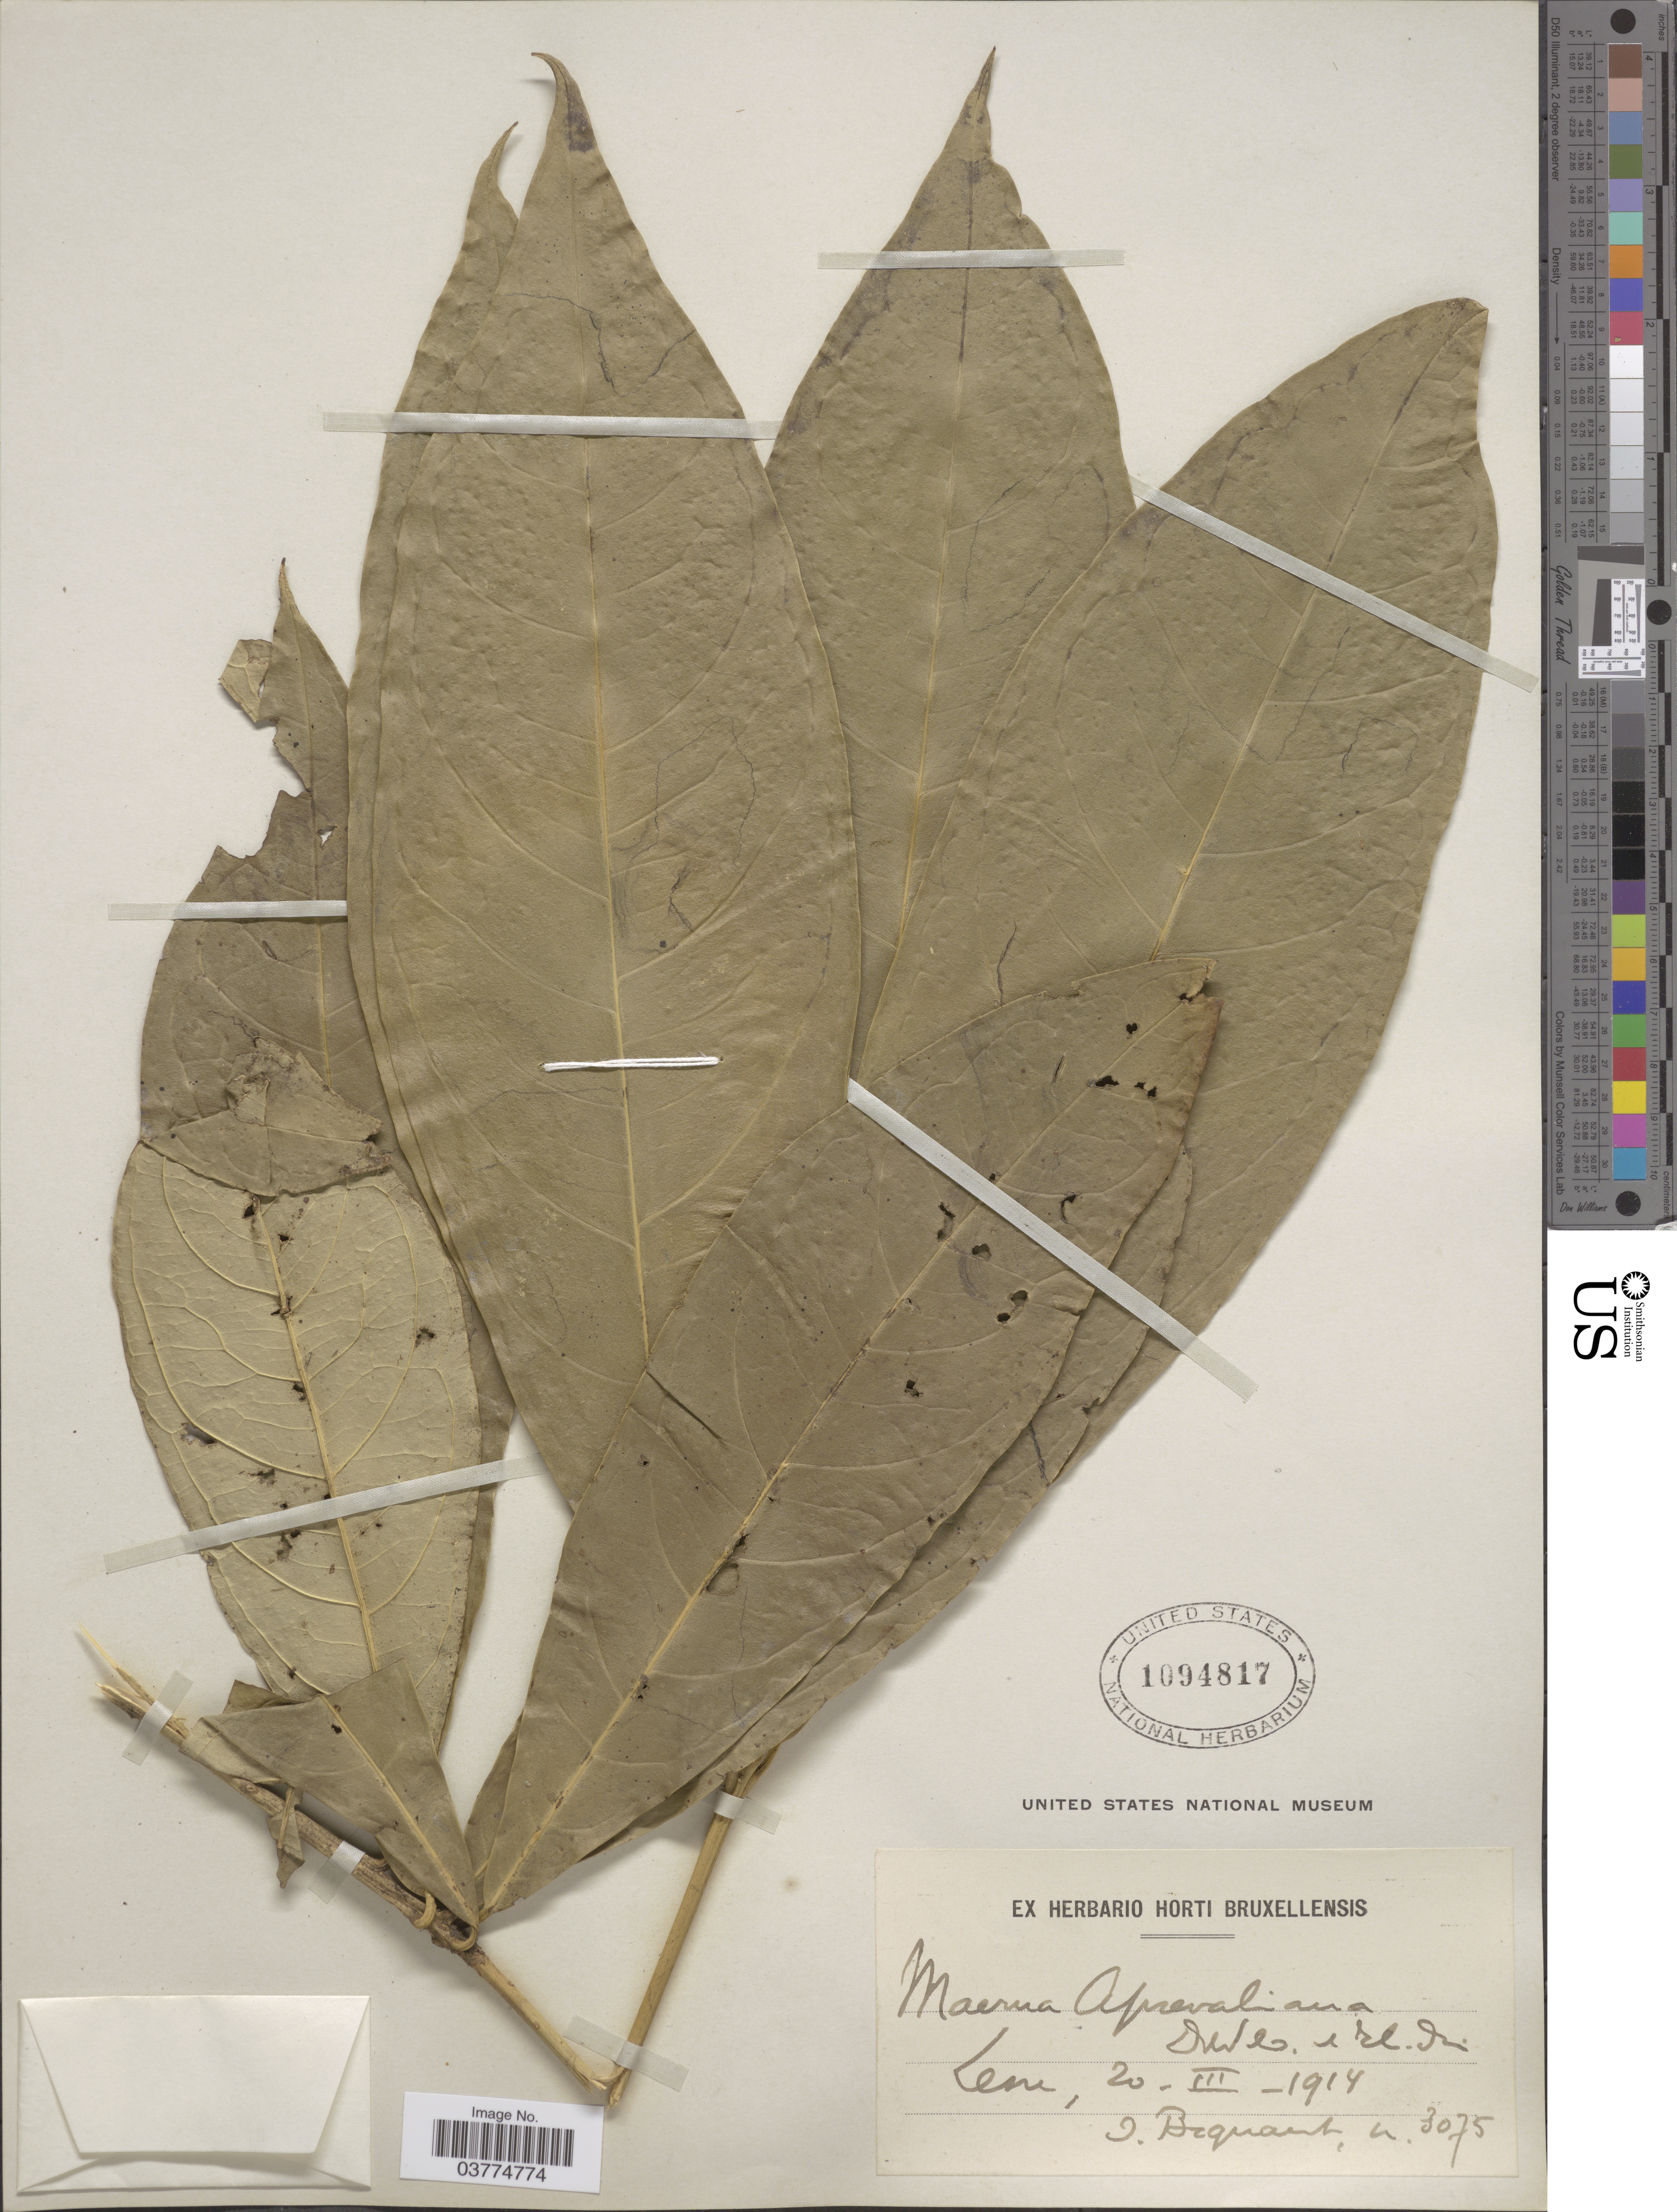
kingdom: Plantae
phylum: Tracheophyta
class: Magnoliopsida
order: Brassicales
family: Capparaceae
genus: Maerua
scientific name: Maerua aprevaliana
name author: De Wild. & Durand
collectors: J. Bequaert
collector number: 3075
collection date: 1914-03-20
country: Congo, Democratic Republic of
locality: Leni.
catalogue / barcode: US 1094817